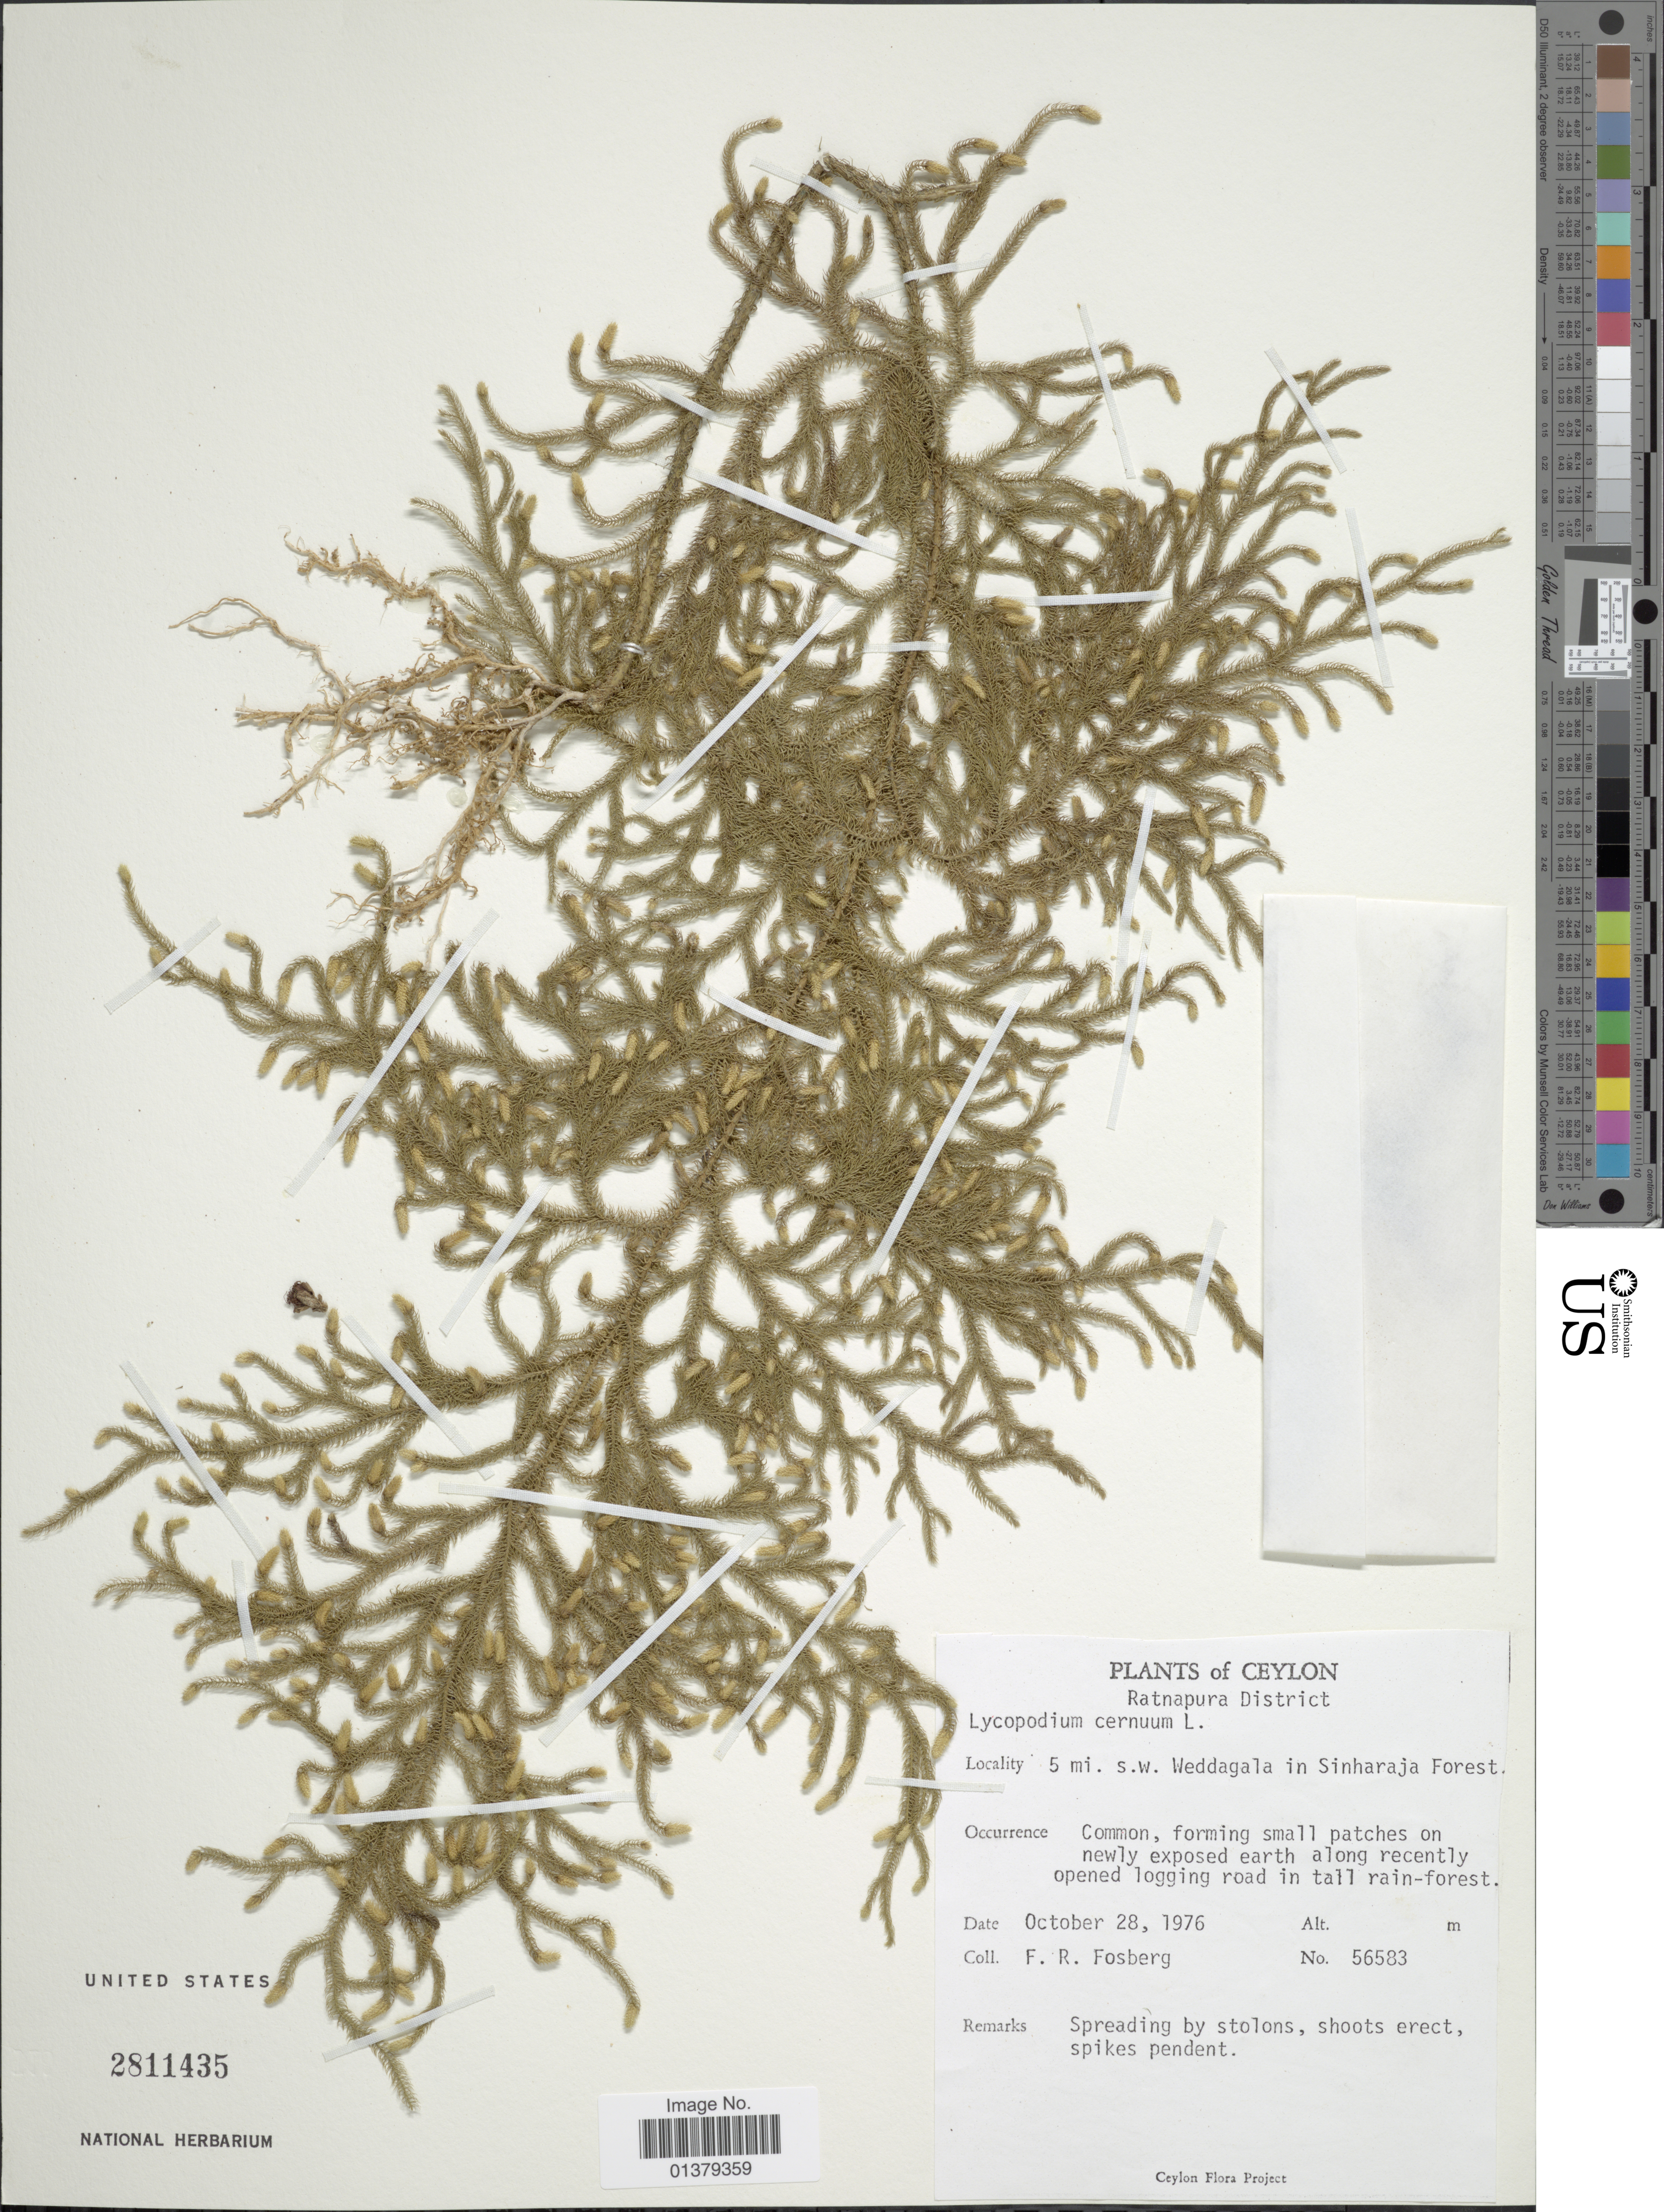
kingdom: Plantae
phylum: Tracheophyta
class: Lycopodiopsida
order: Lycopodiales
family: Lycopodiaceae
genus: Palhinhaea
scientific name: Palhinhaea cernua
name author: (L.) Vasc. & Franco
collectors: F. R. Fosberg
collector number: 56583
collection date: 1976-10-28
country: Sri Lanka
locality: Ceylon, Ratnapura District, 5 mi s.w. Weddagala in Sinharaja Forest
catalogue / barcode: US 2811435